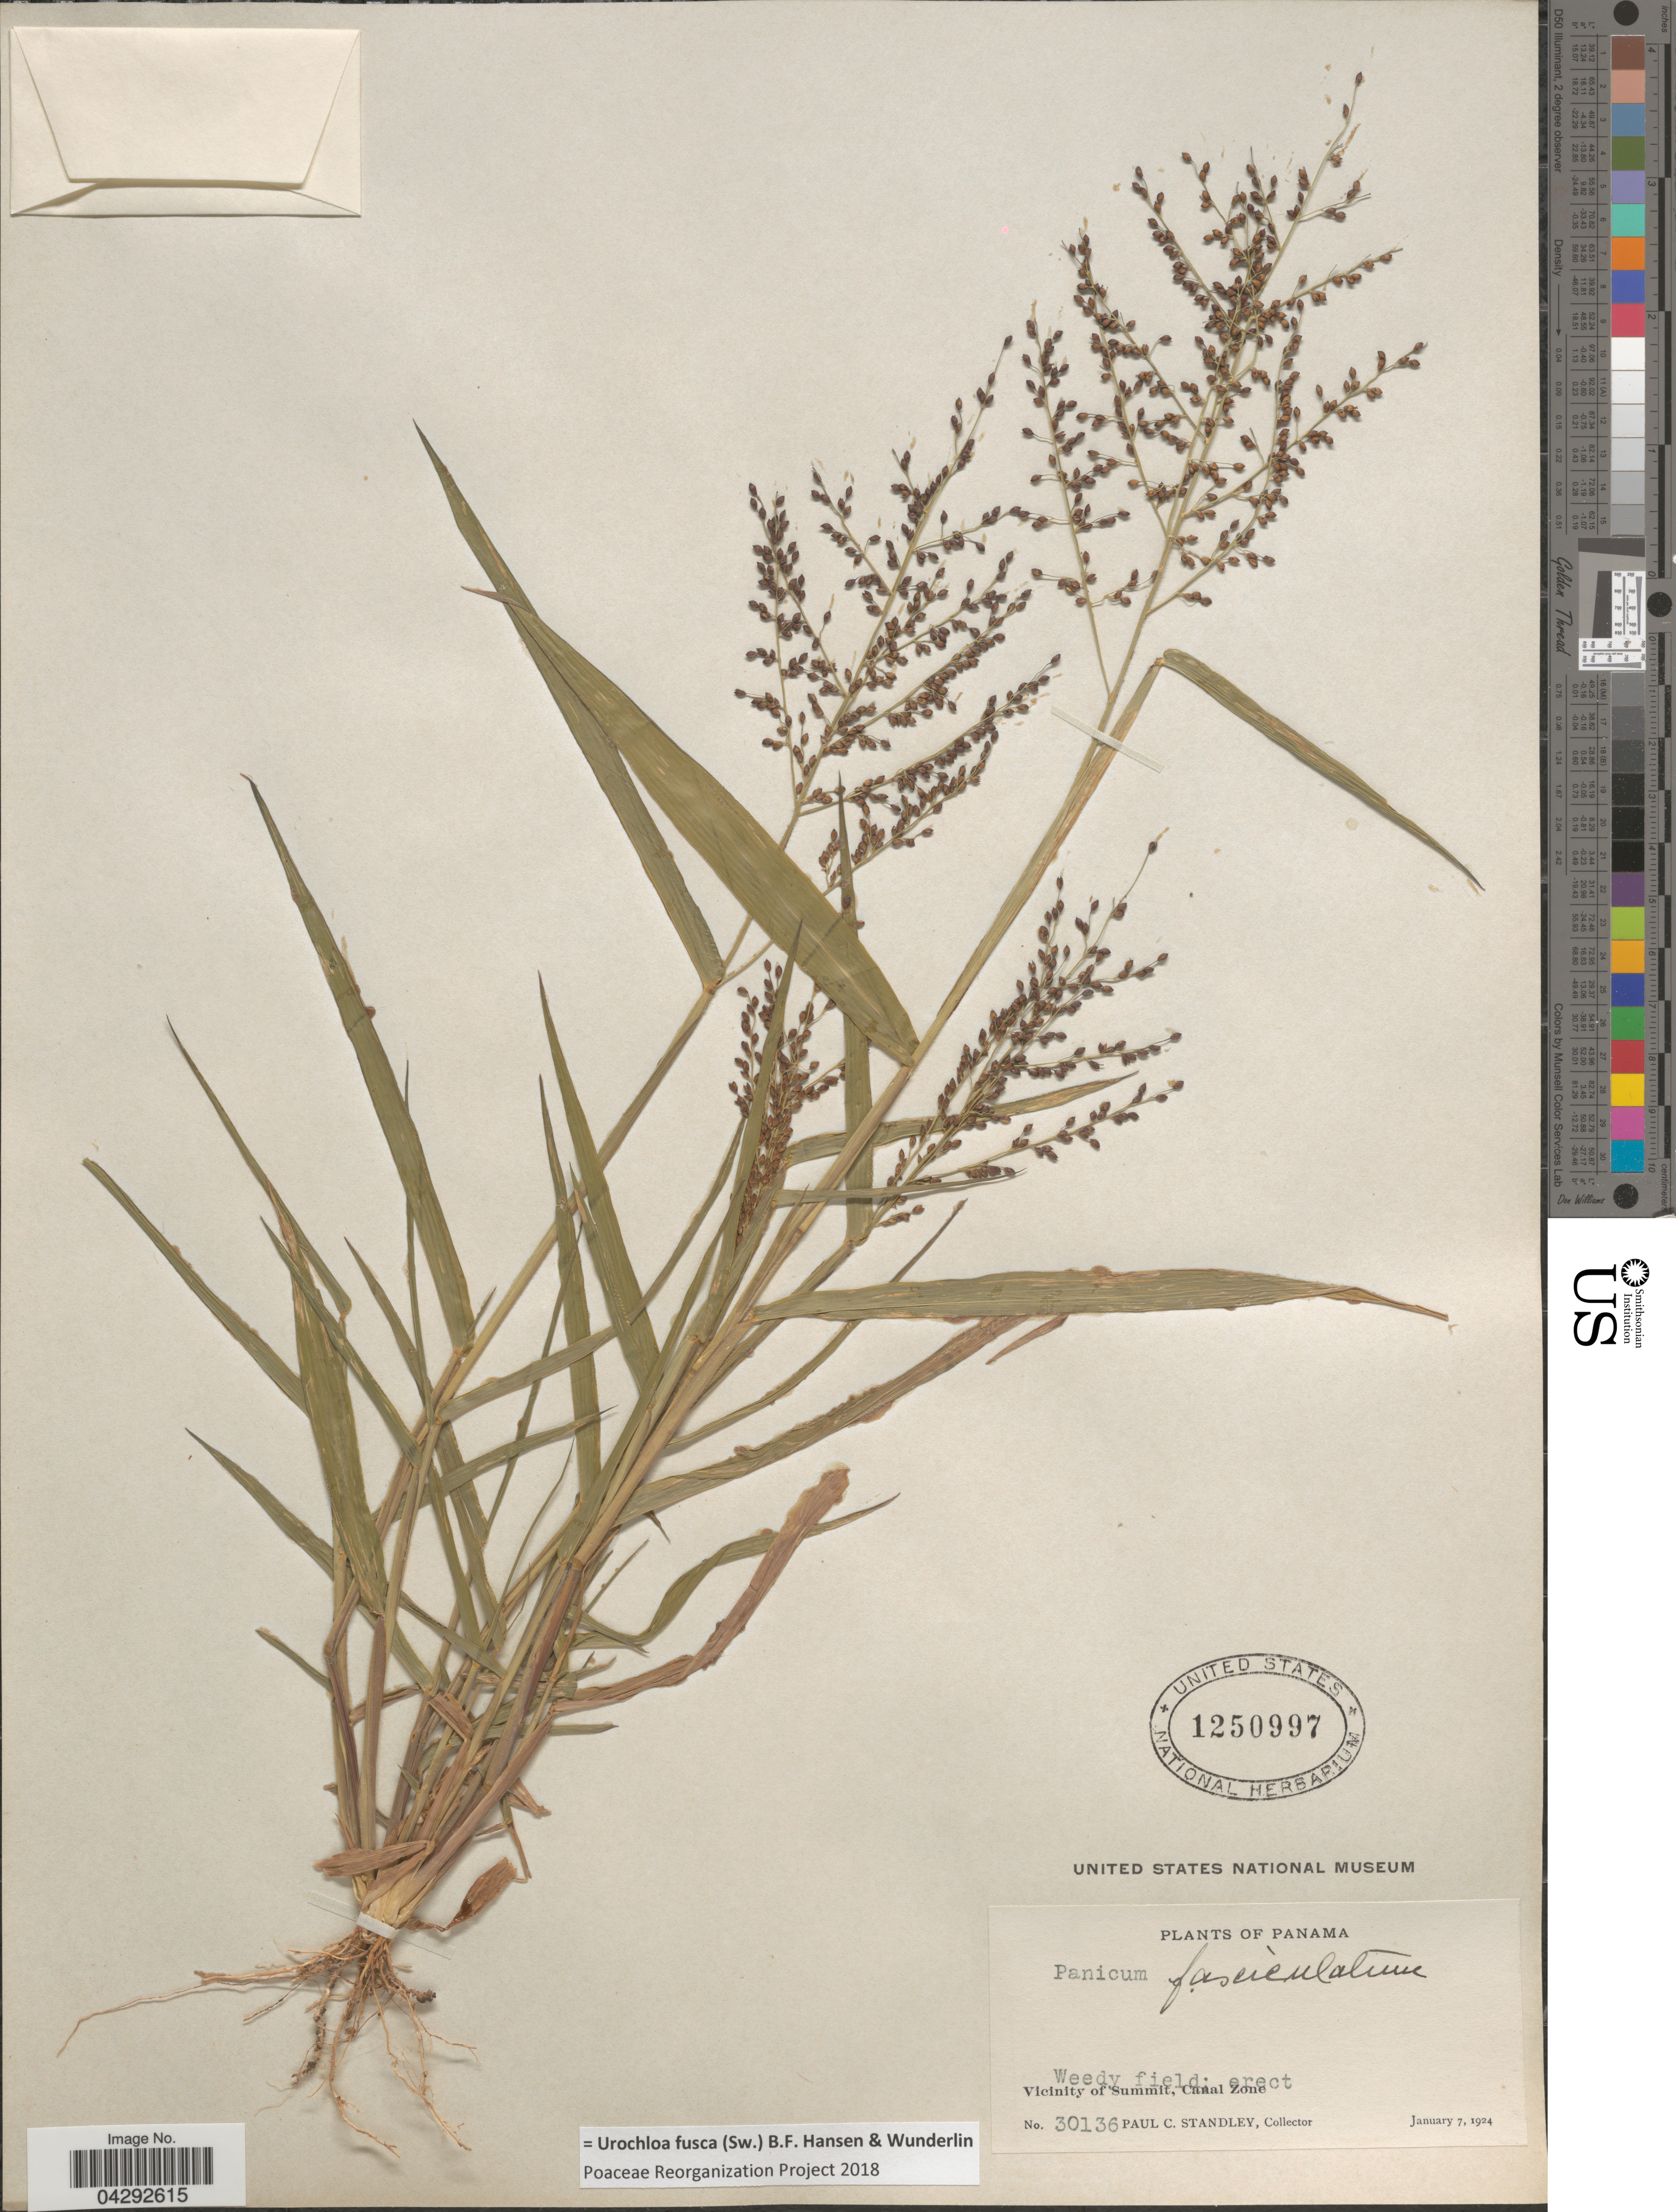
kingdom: Plantae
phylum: Tracheophyta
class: Liliopsida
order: Poales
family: Poaceae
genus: Urochloa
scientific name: Urochloa fusca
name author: (Sw.) B.F. Hansen & Wunderlin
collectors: P. C. Standley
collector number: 30136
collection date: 1924-01-07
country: Panama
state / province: Colón / Panamá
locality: Vicinity of Summit, Canal Zone.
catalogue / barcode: US 1250997